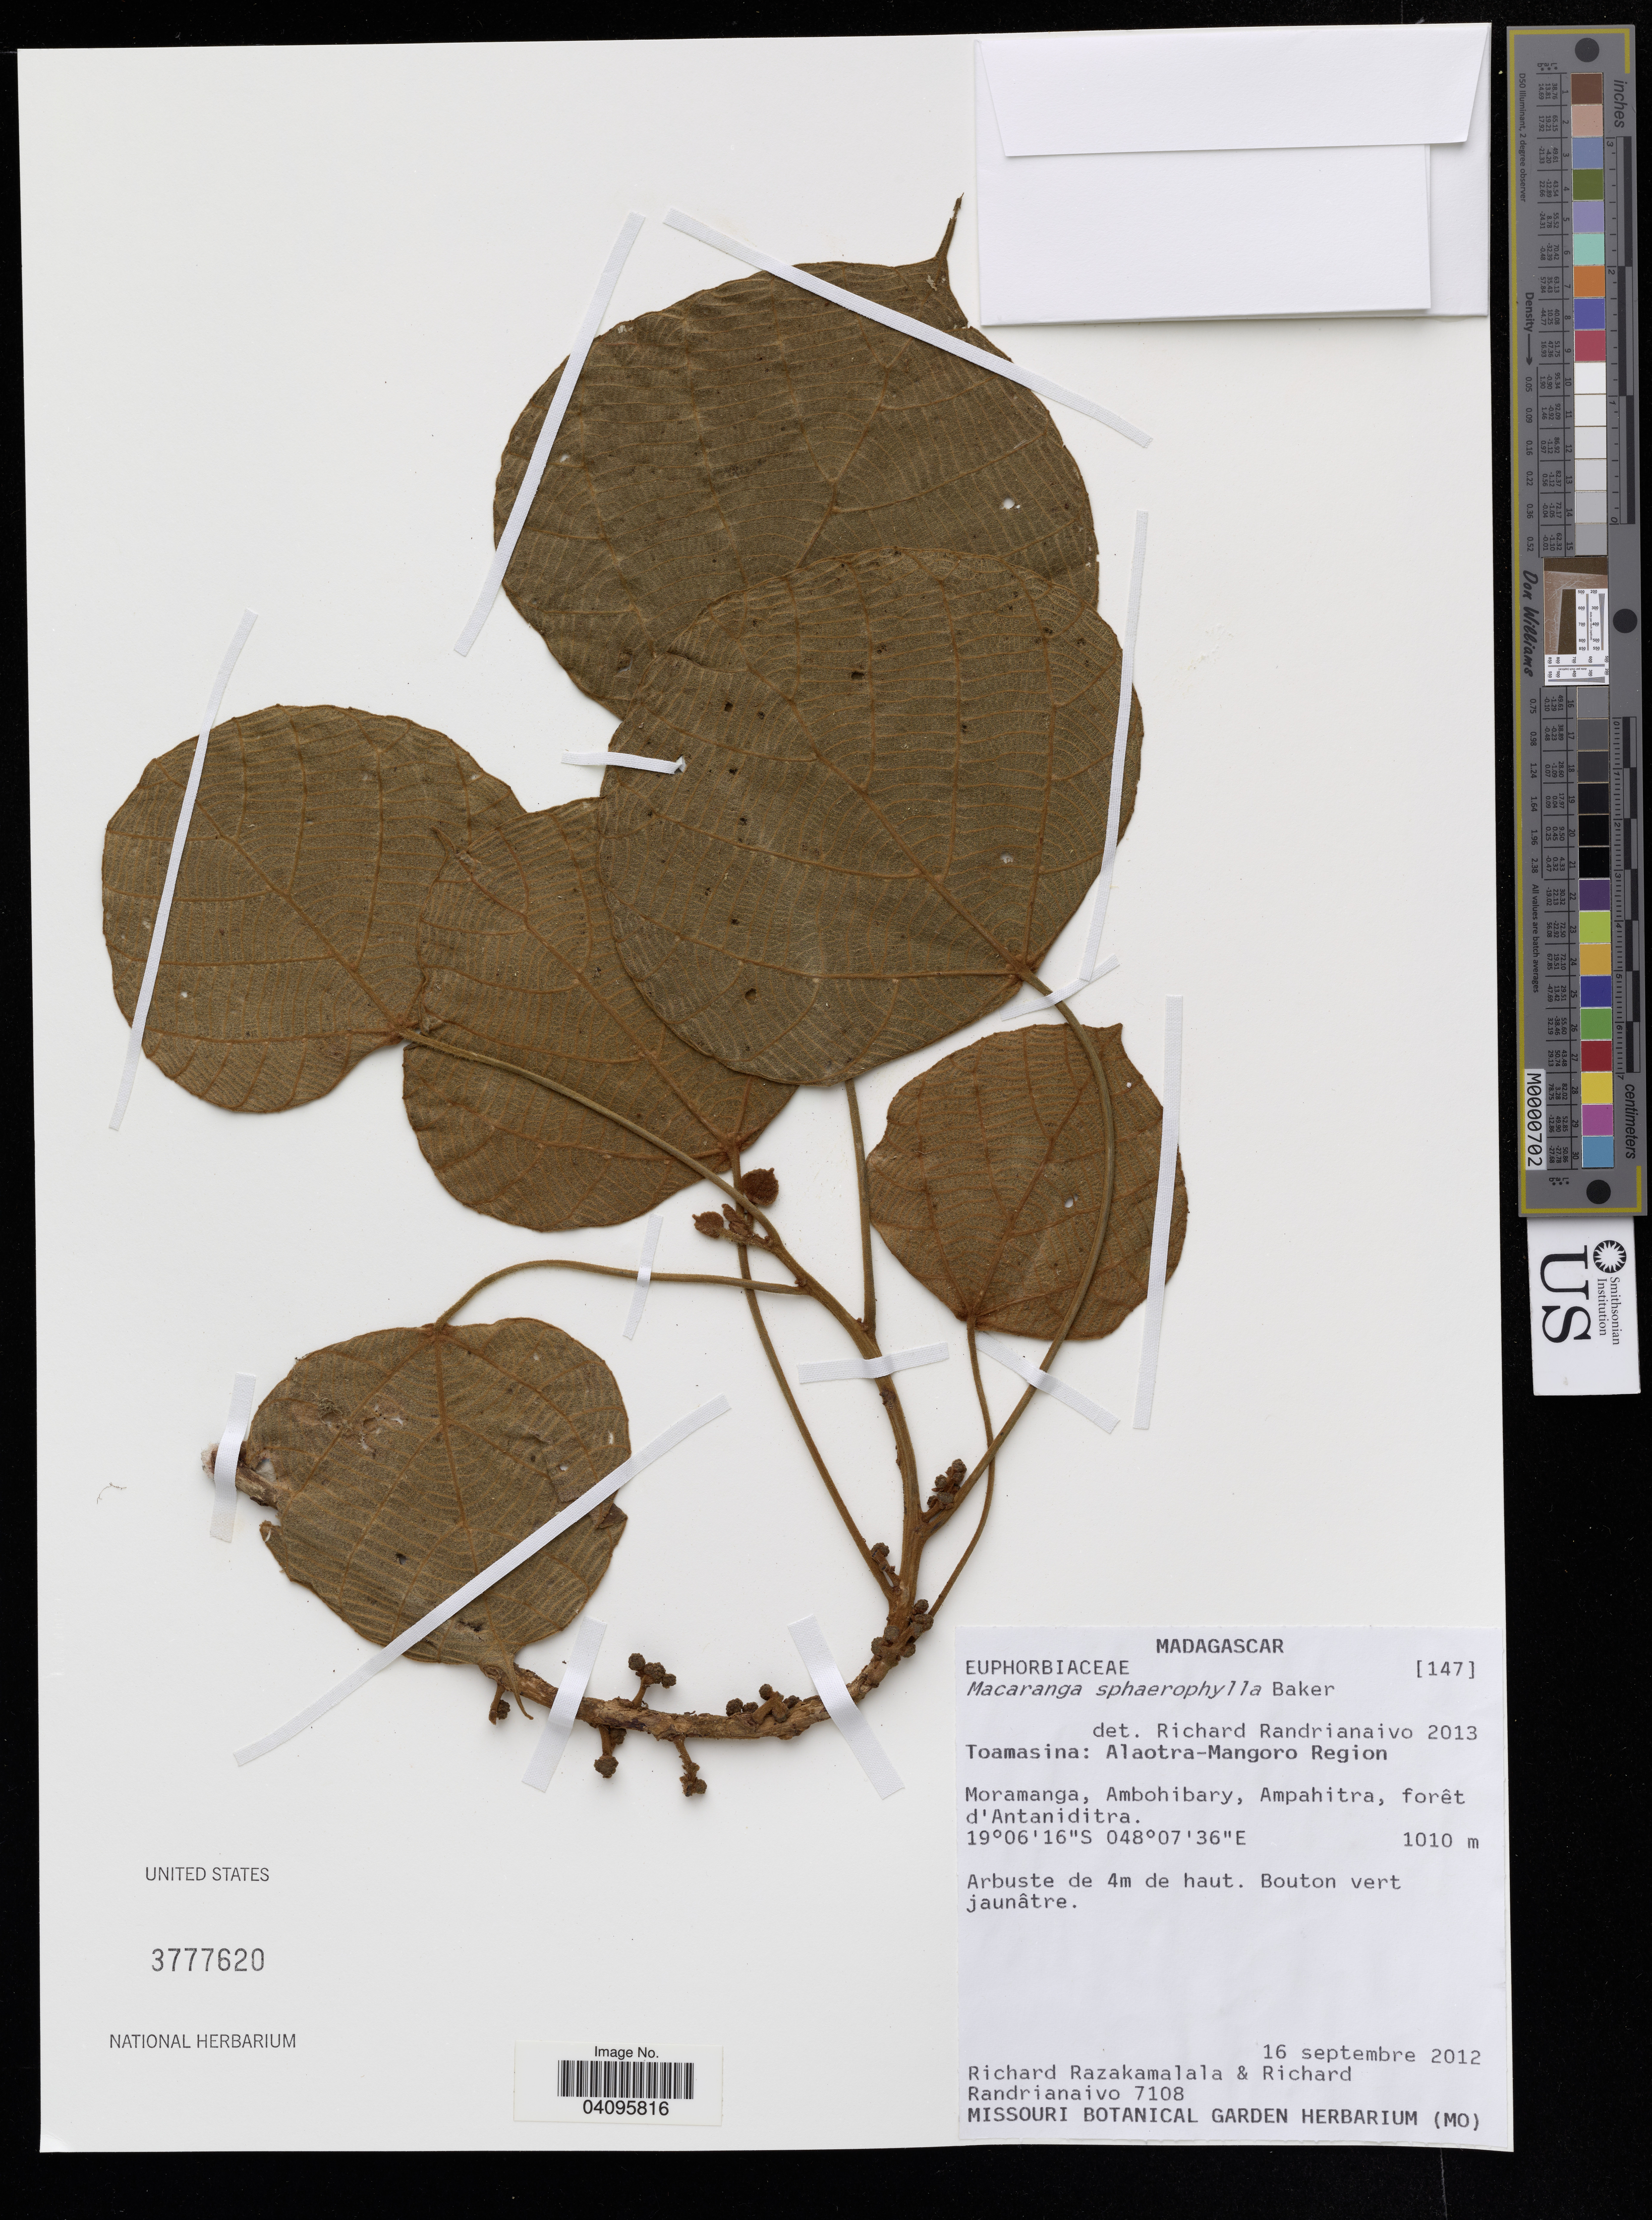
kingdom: Plantae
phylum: Tracheophyta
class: Magnoliopsida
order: Malpighiales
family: Euphorbiaceae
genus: Macaranga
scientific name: Macaranga sphaerophylla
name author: Baker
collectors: R. Razakamalala & R. Randrianaivo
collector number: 7108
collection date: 2012-09-16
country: Madagascar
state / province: Toamasina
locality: Alaotra-Mangoro Region, Moramanga, Ambohibary, Ampahitra, forêt d'Antaniditra.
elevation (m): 1010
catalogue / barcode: US 3777620